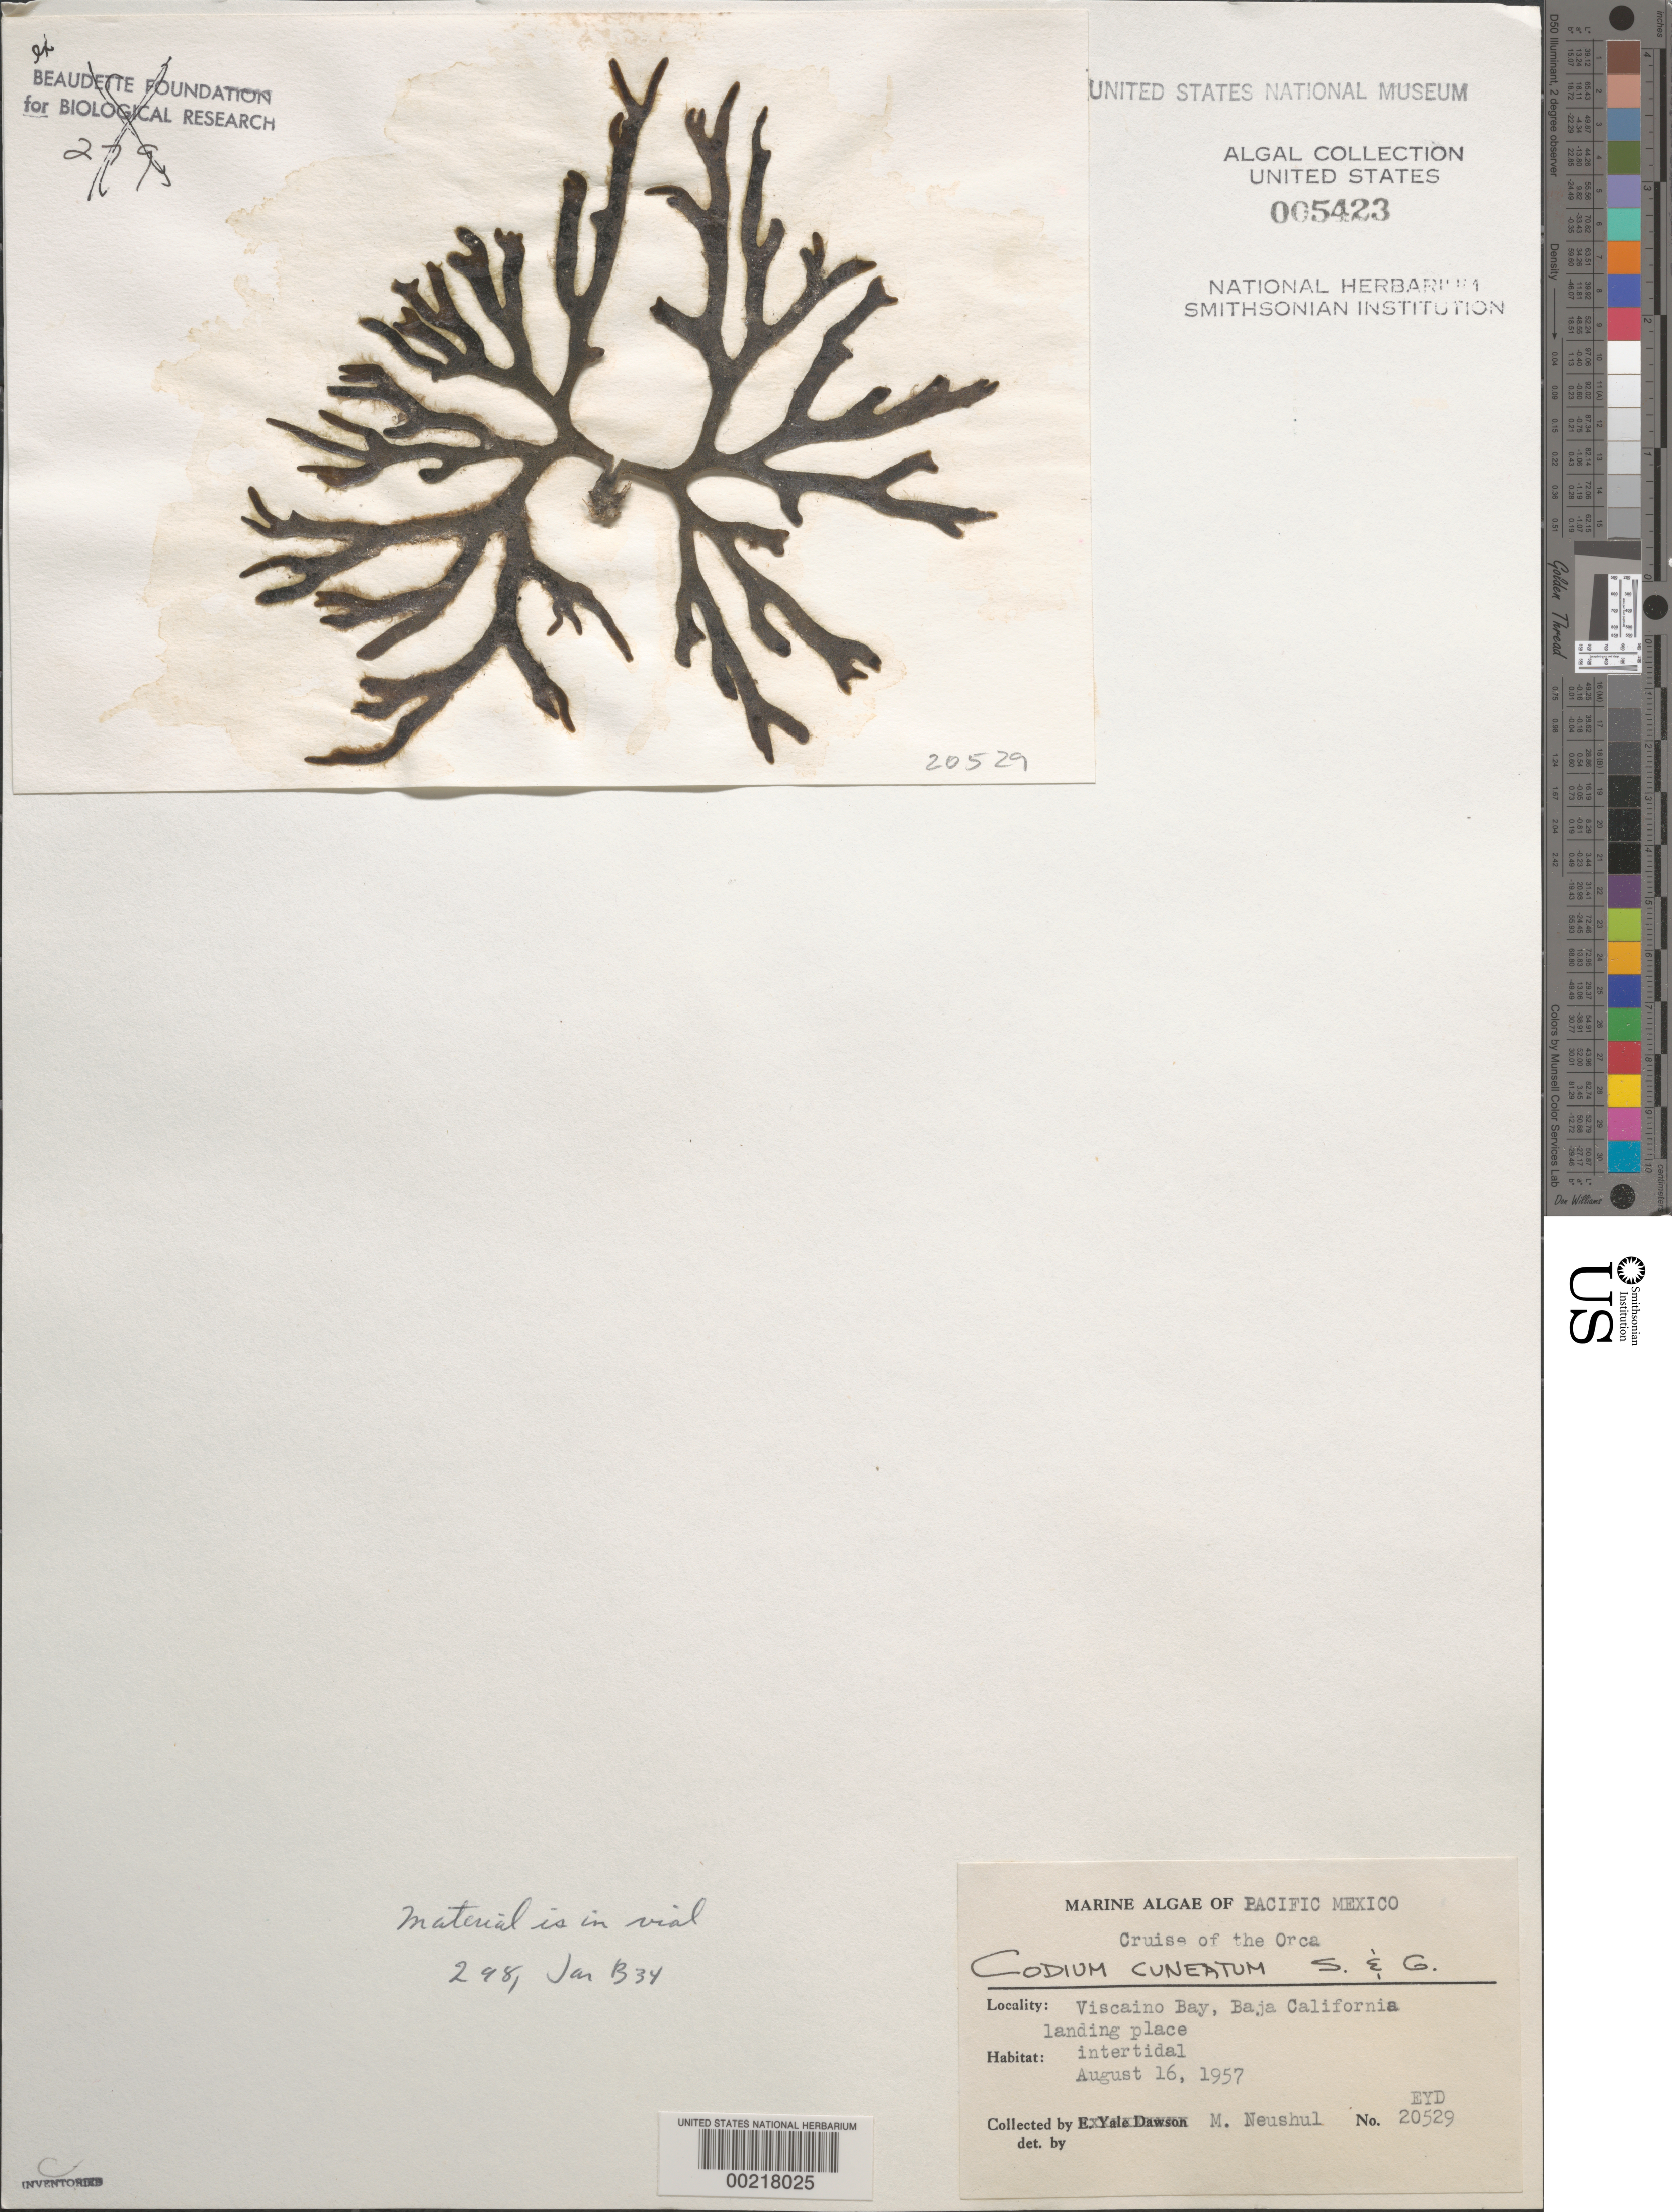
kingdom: Plantae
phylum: Chlorophyta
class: Ulvophyceae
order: Bryopsidales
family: Codiaceae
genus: Codium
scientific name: Codium simulans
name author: Setch. & N.L. Gardner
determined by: Algae name updating Project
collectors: M. Neushul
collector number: EYD 20529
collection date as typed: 16 Aug 1957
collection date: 1957-08-16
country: Mexico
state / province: Baja California Norte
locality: Bahia Sebastian Vizcaino (Viscaino Bay)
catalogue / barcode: US 5423